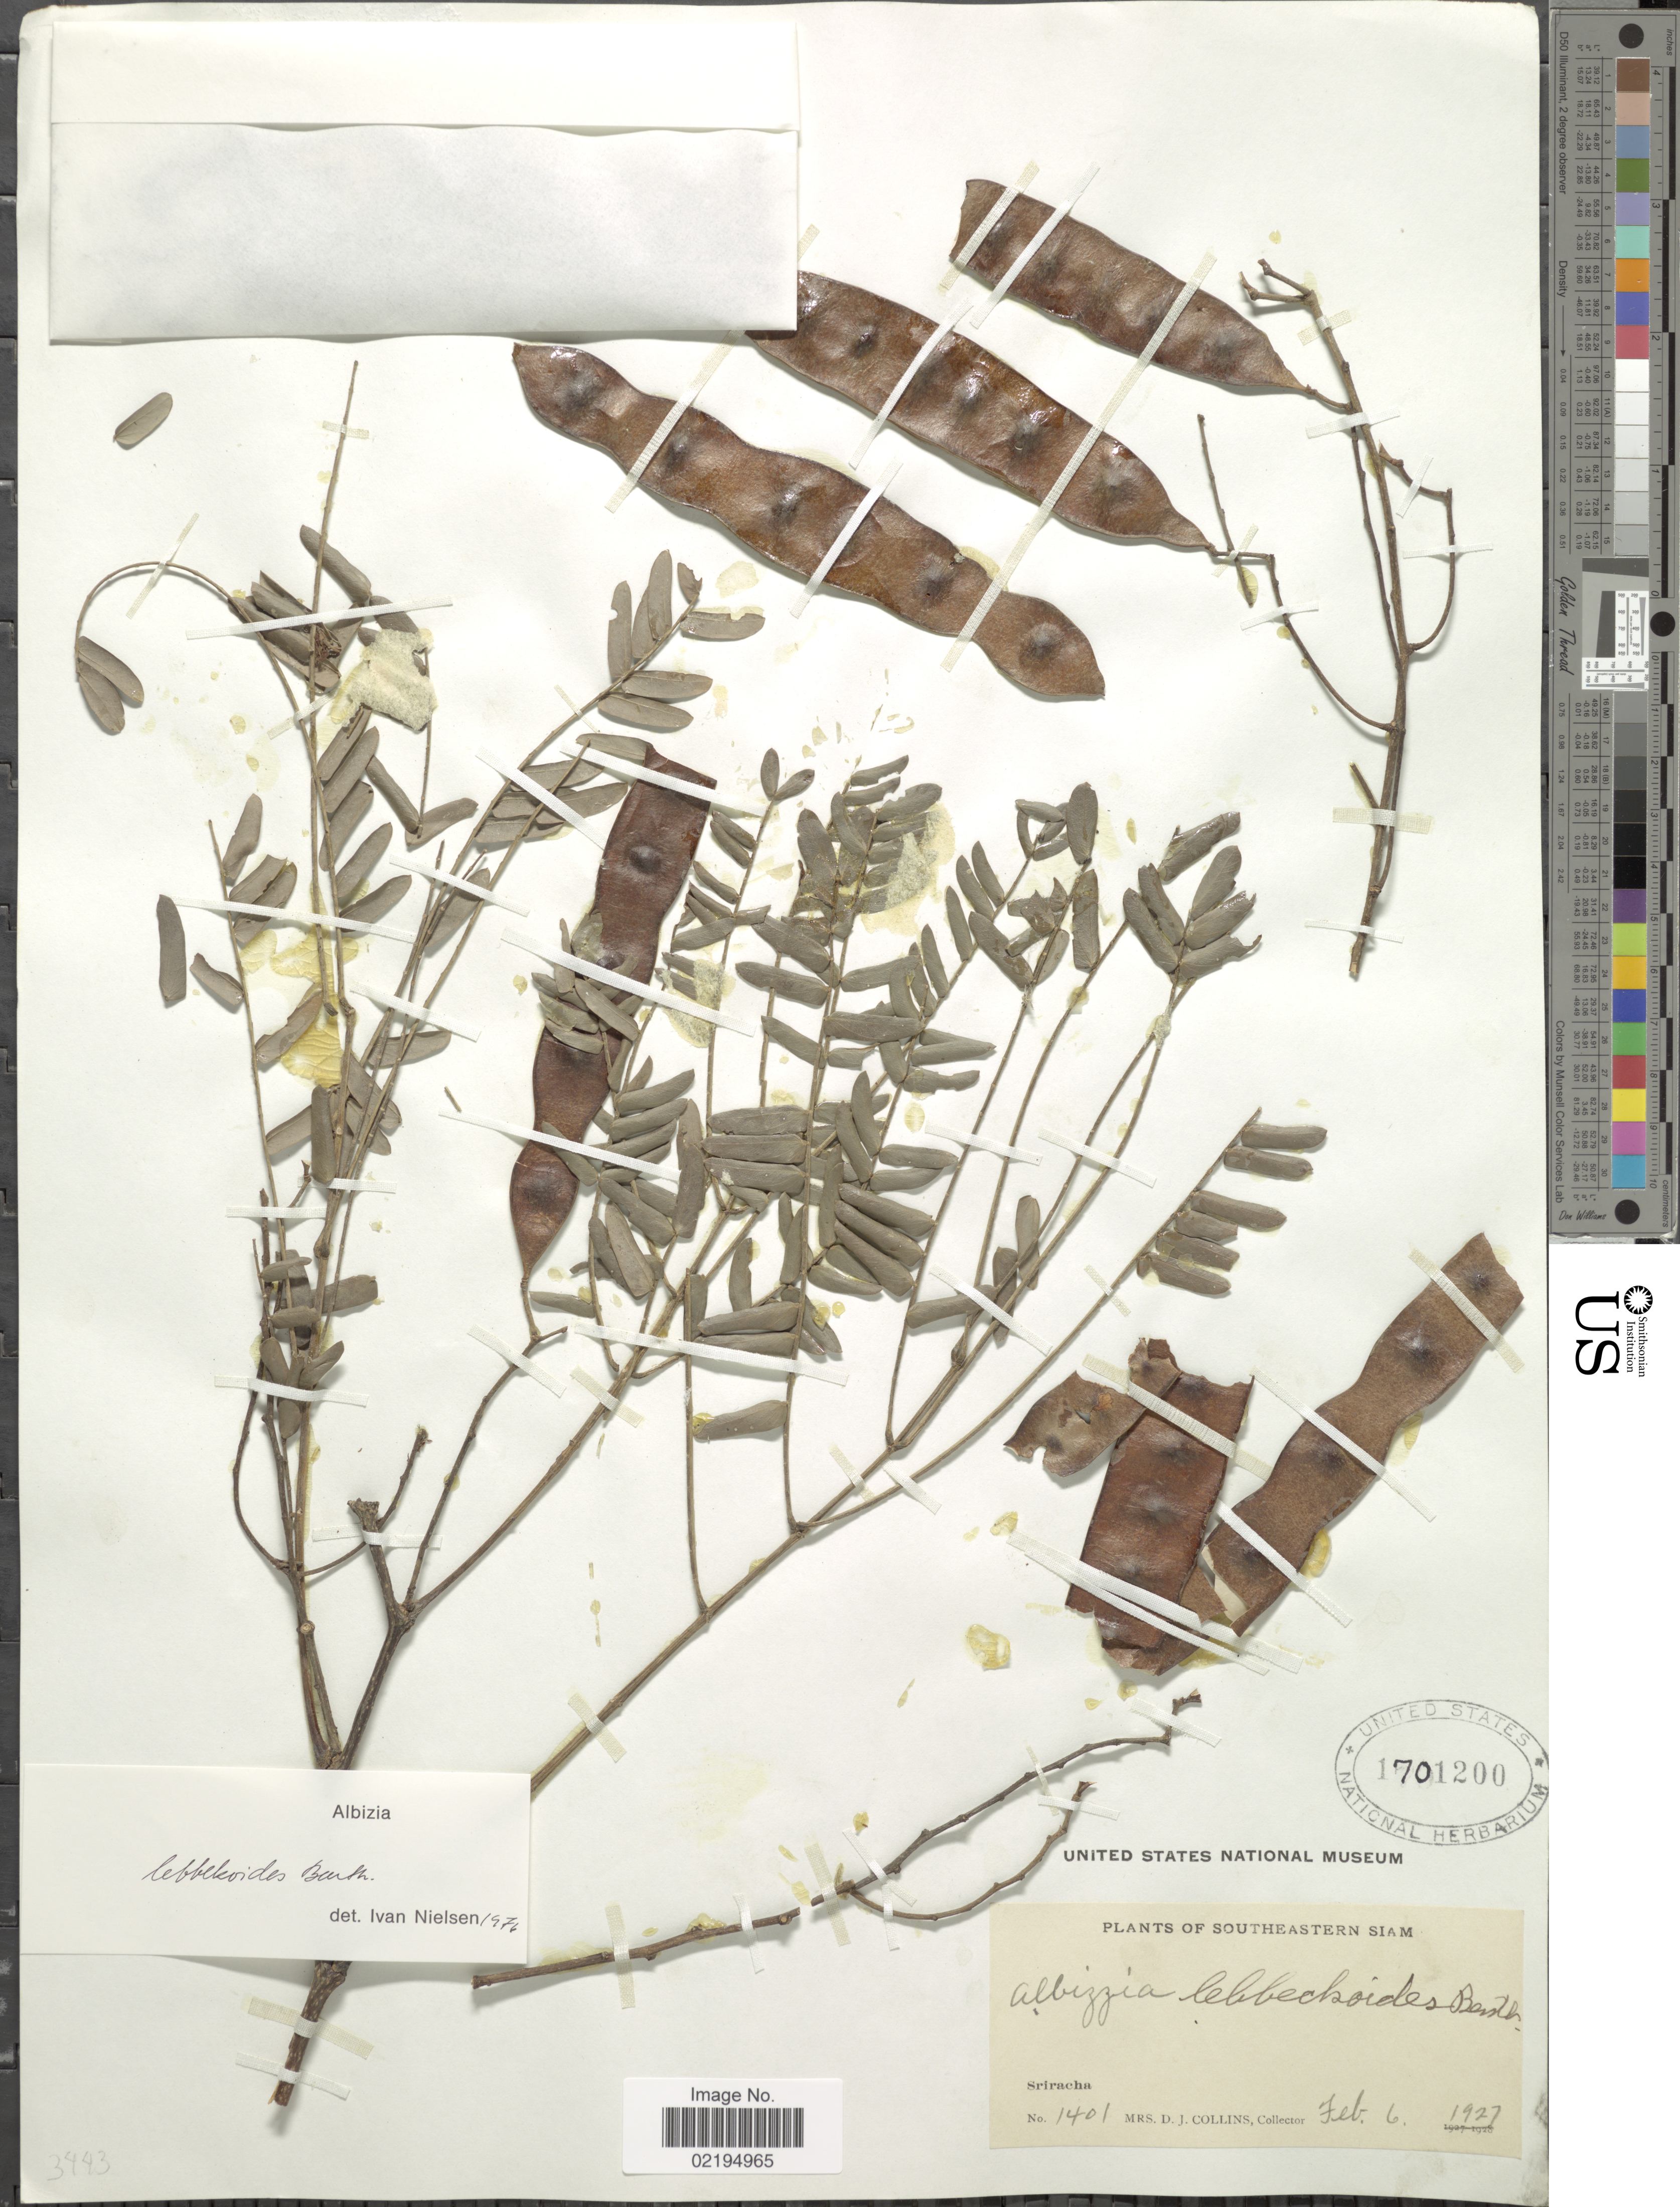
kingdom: Plantae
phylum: Tracheophyta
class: Magnoliopsida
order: Fabales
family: Fabaceae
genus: Albizia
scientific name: Albizia lebbekoides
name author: (DC.) Benth.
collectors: Mrs. D. J. Collins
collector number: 1401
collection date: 1927-02-06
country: Thailand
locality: Southeastern Siam, Sriracha.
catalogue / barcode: US 1701200